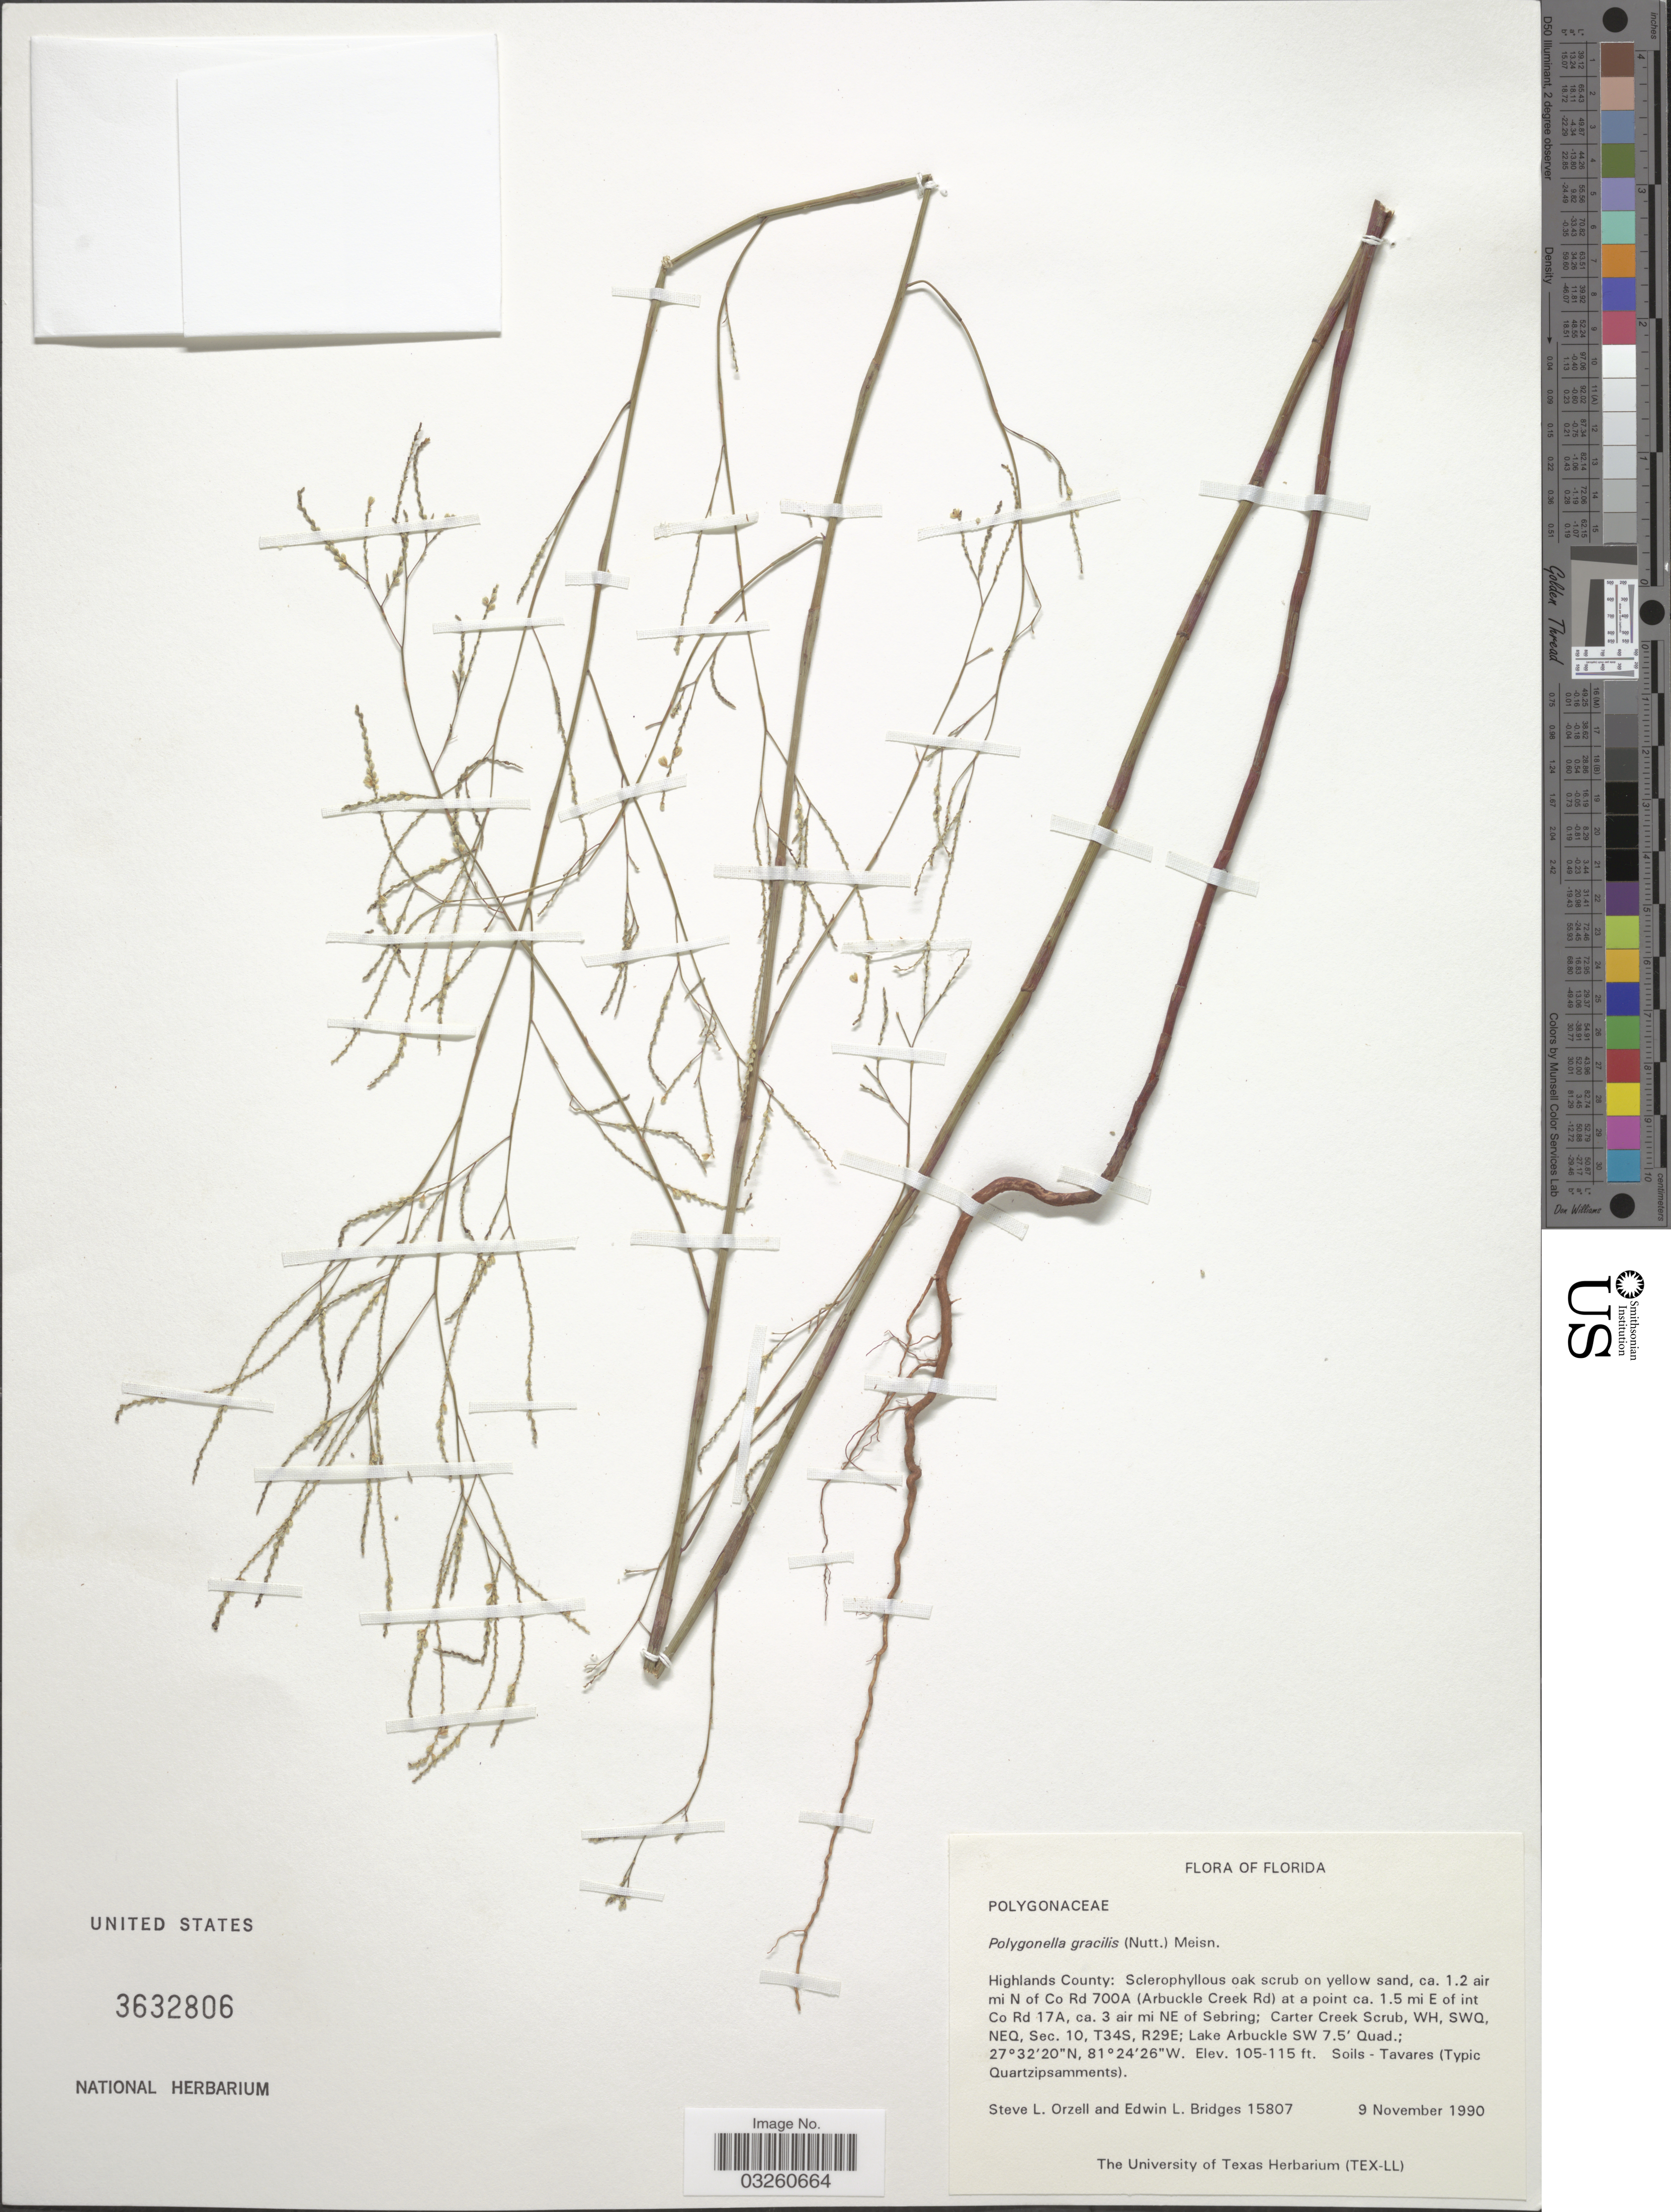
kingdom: Plantae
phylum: Tracheophyta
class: Magnoliopsida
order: Caryophyllales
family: Polygonaceae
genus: Polygonella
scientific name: Polygonella gracilis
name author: (Nutt.) Meisn.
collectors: S. Orzell & E. Bridges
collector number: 15807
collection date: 1990-11-09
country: United States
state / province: Florida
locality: Highlands County: ca. 1.2 air mi N of Co Rd 700A (Arbuckle Creek Rd) at a point ca. 1.5 mi E of int Co Rd 17A, ca. 3 air mi NE of Sebring; Carter Creek Scrub, WH, SWQ, NEQ, Sec. 10, T34S, R29E; Lake Arbuckle SW 7.5' Quad.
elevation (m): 32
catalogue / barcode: US 3632806